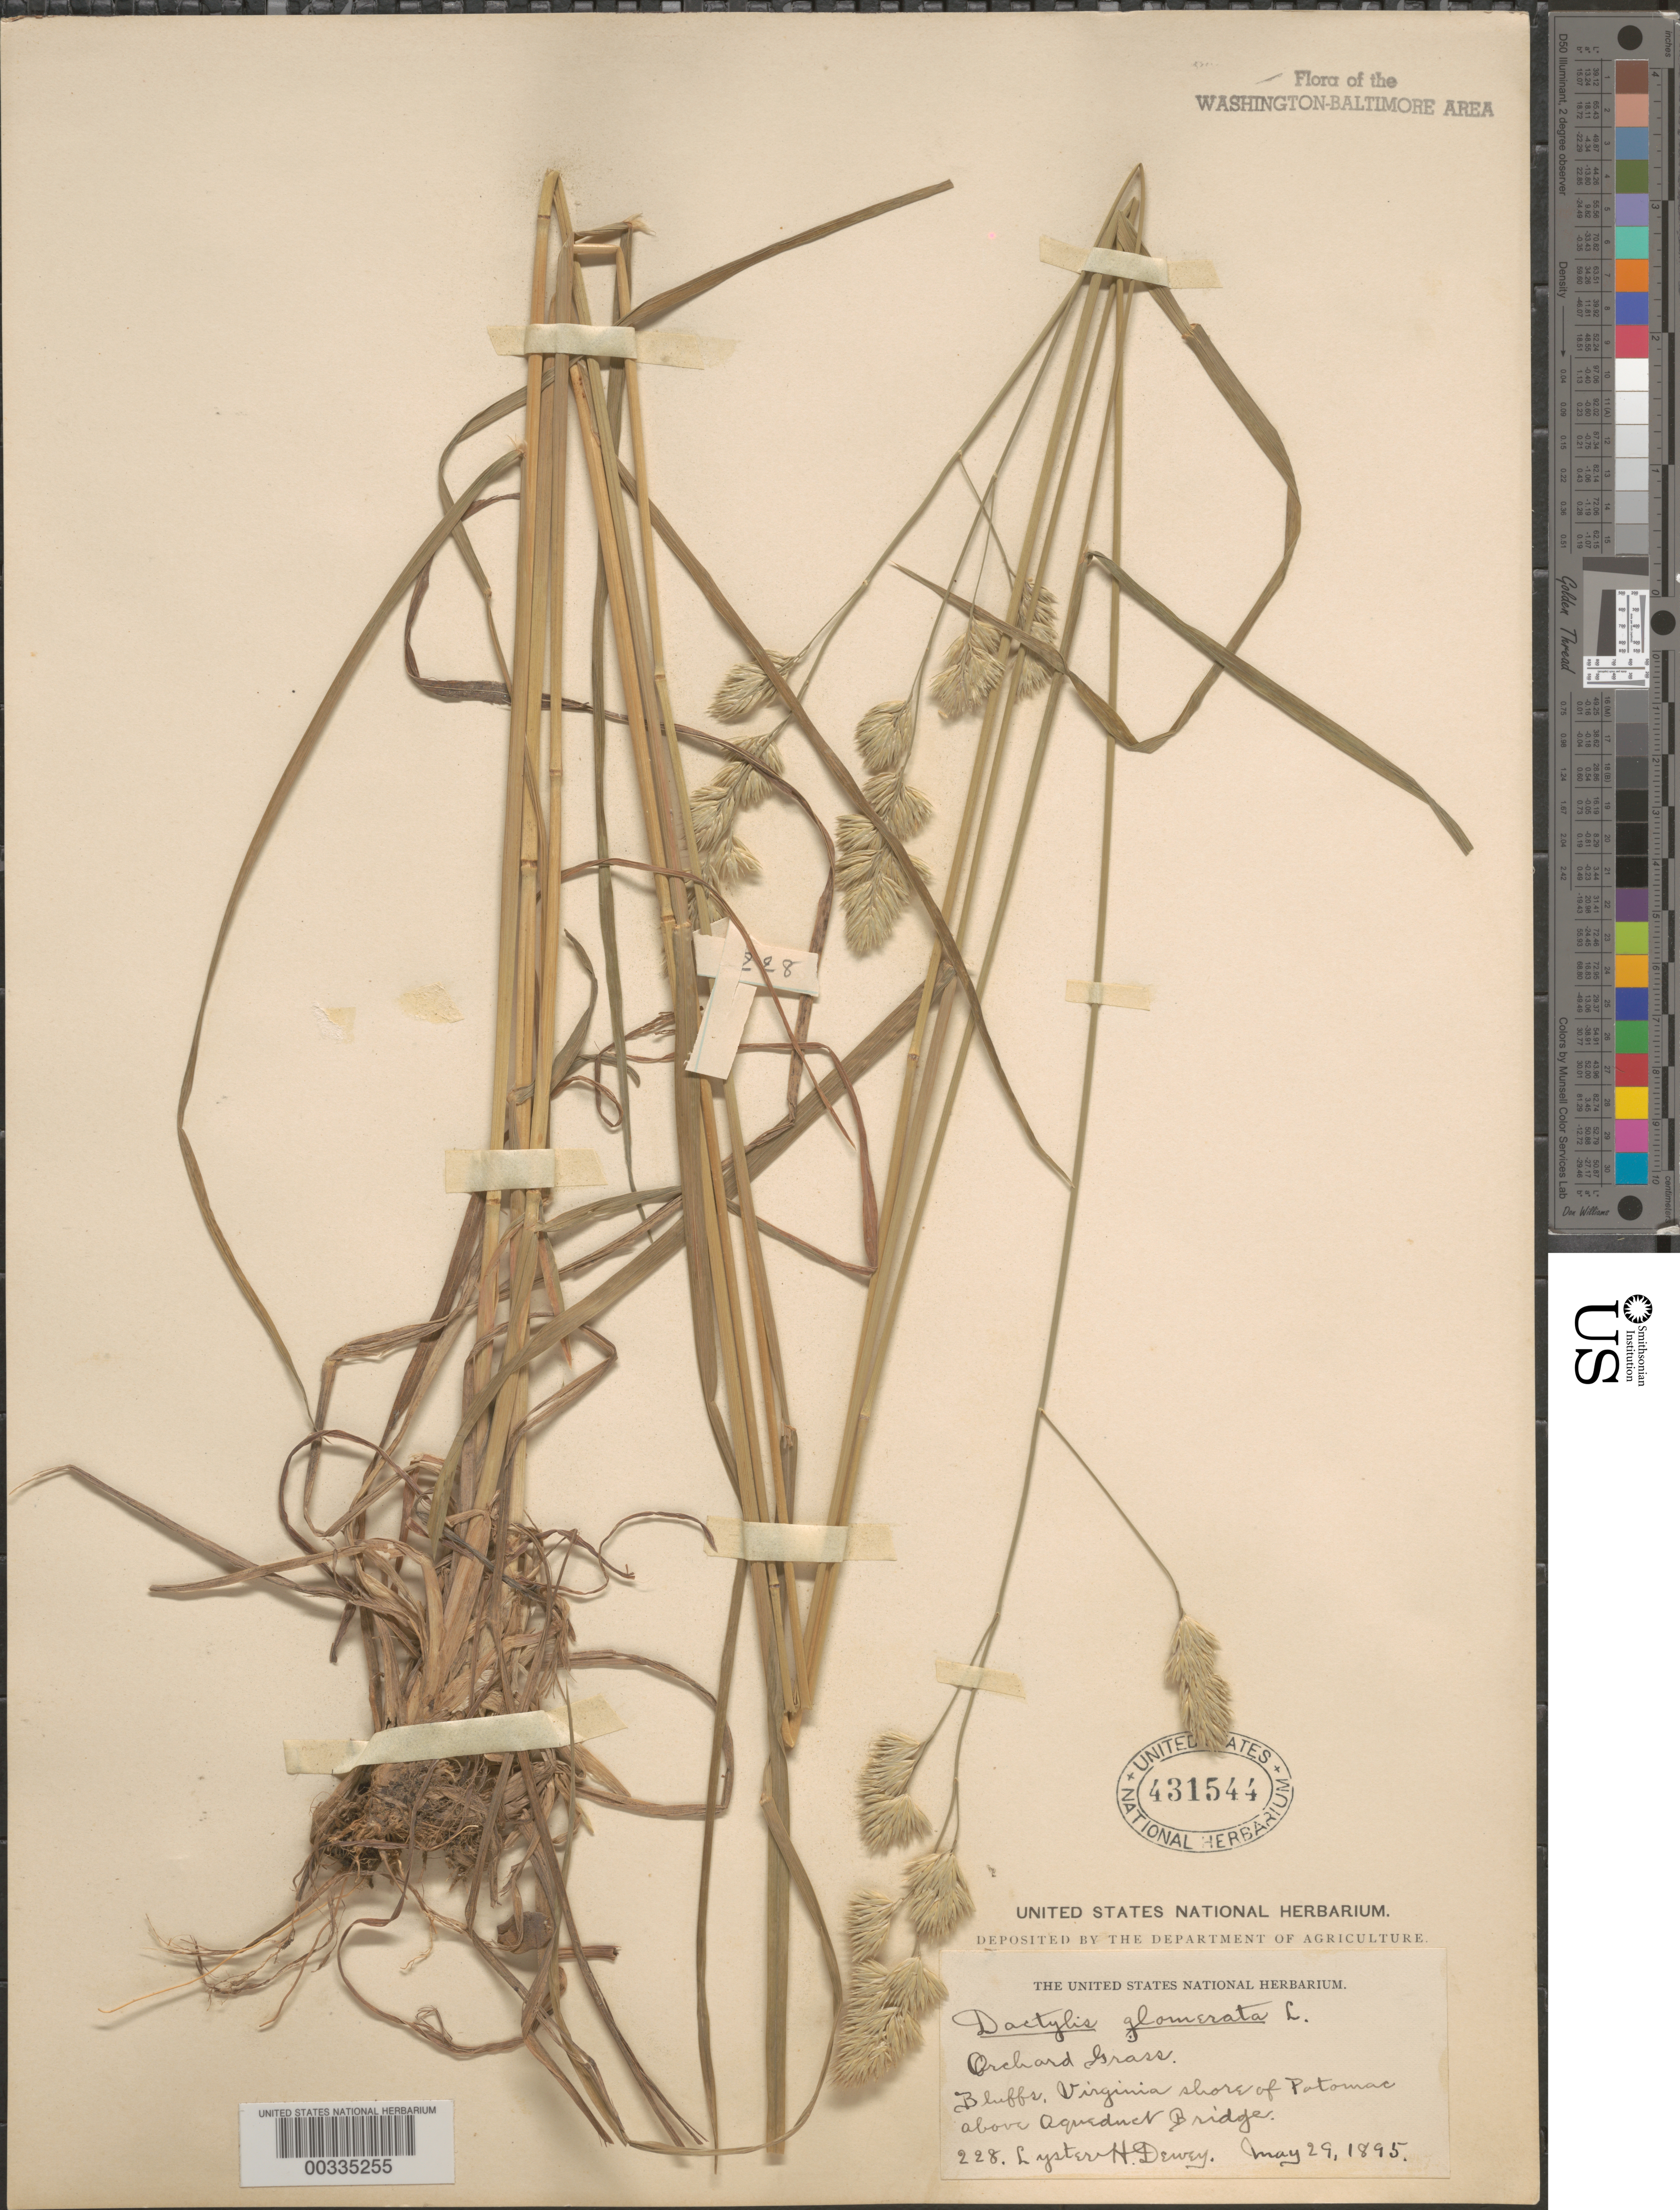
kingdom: Plantae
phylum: Tracheophyta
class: Liliopsida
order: Poales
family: Poaceae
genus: Dactylis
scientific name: Dactylis glomerata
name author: L.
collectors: L. H. Dewey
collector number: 228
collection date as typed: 29 May 1895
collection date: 1895-05-29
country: United States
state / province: Virginia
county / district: Fairfax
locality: Above Aqueduct Bridge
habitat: Bluffs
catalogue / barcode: US 431544